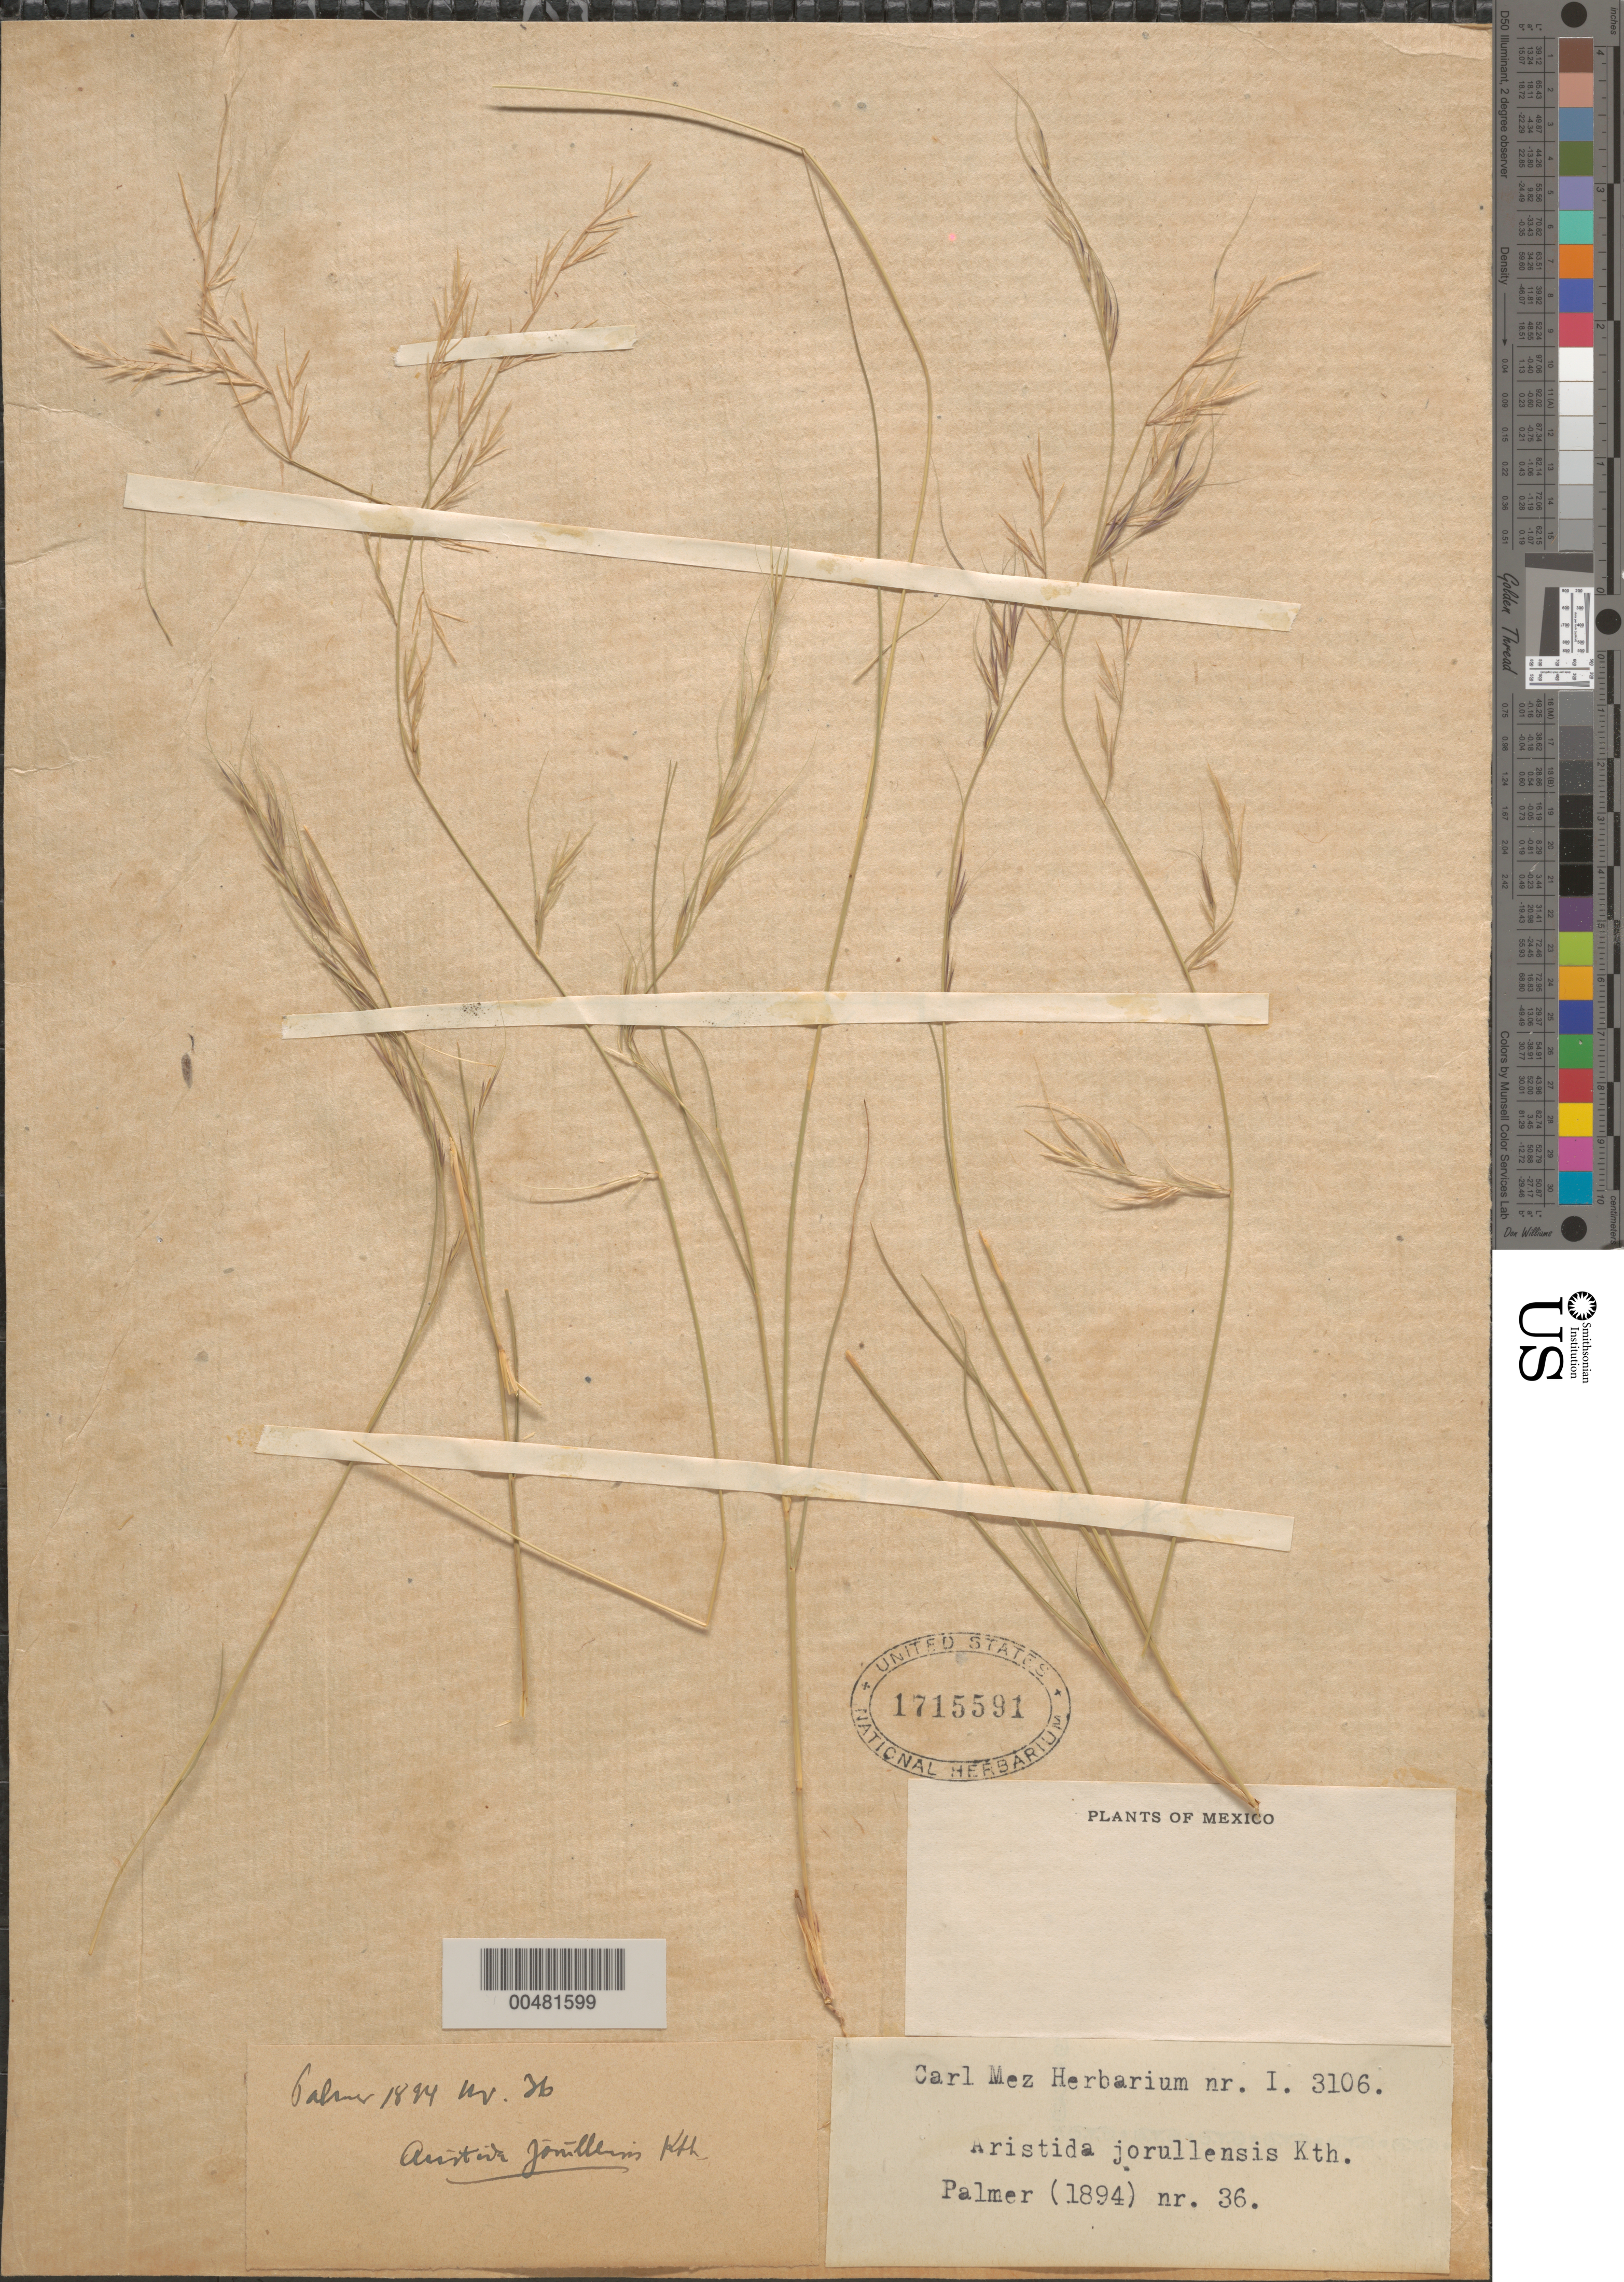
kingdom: Plantae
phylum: Tracheophyta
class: Liliopsida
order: Poales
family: Poaceae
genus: Aristida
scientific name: Aristida jorullensis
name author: Kunth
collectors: E. Palmer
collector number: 36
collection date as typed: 1894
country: Mexico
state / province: Durango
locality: San Ramon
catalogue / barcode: US 1715591